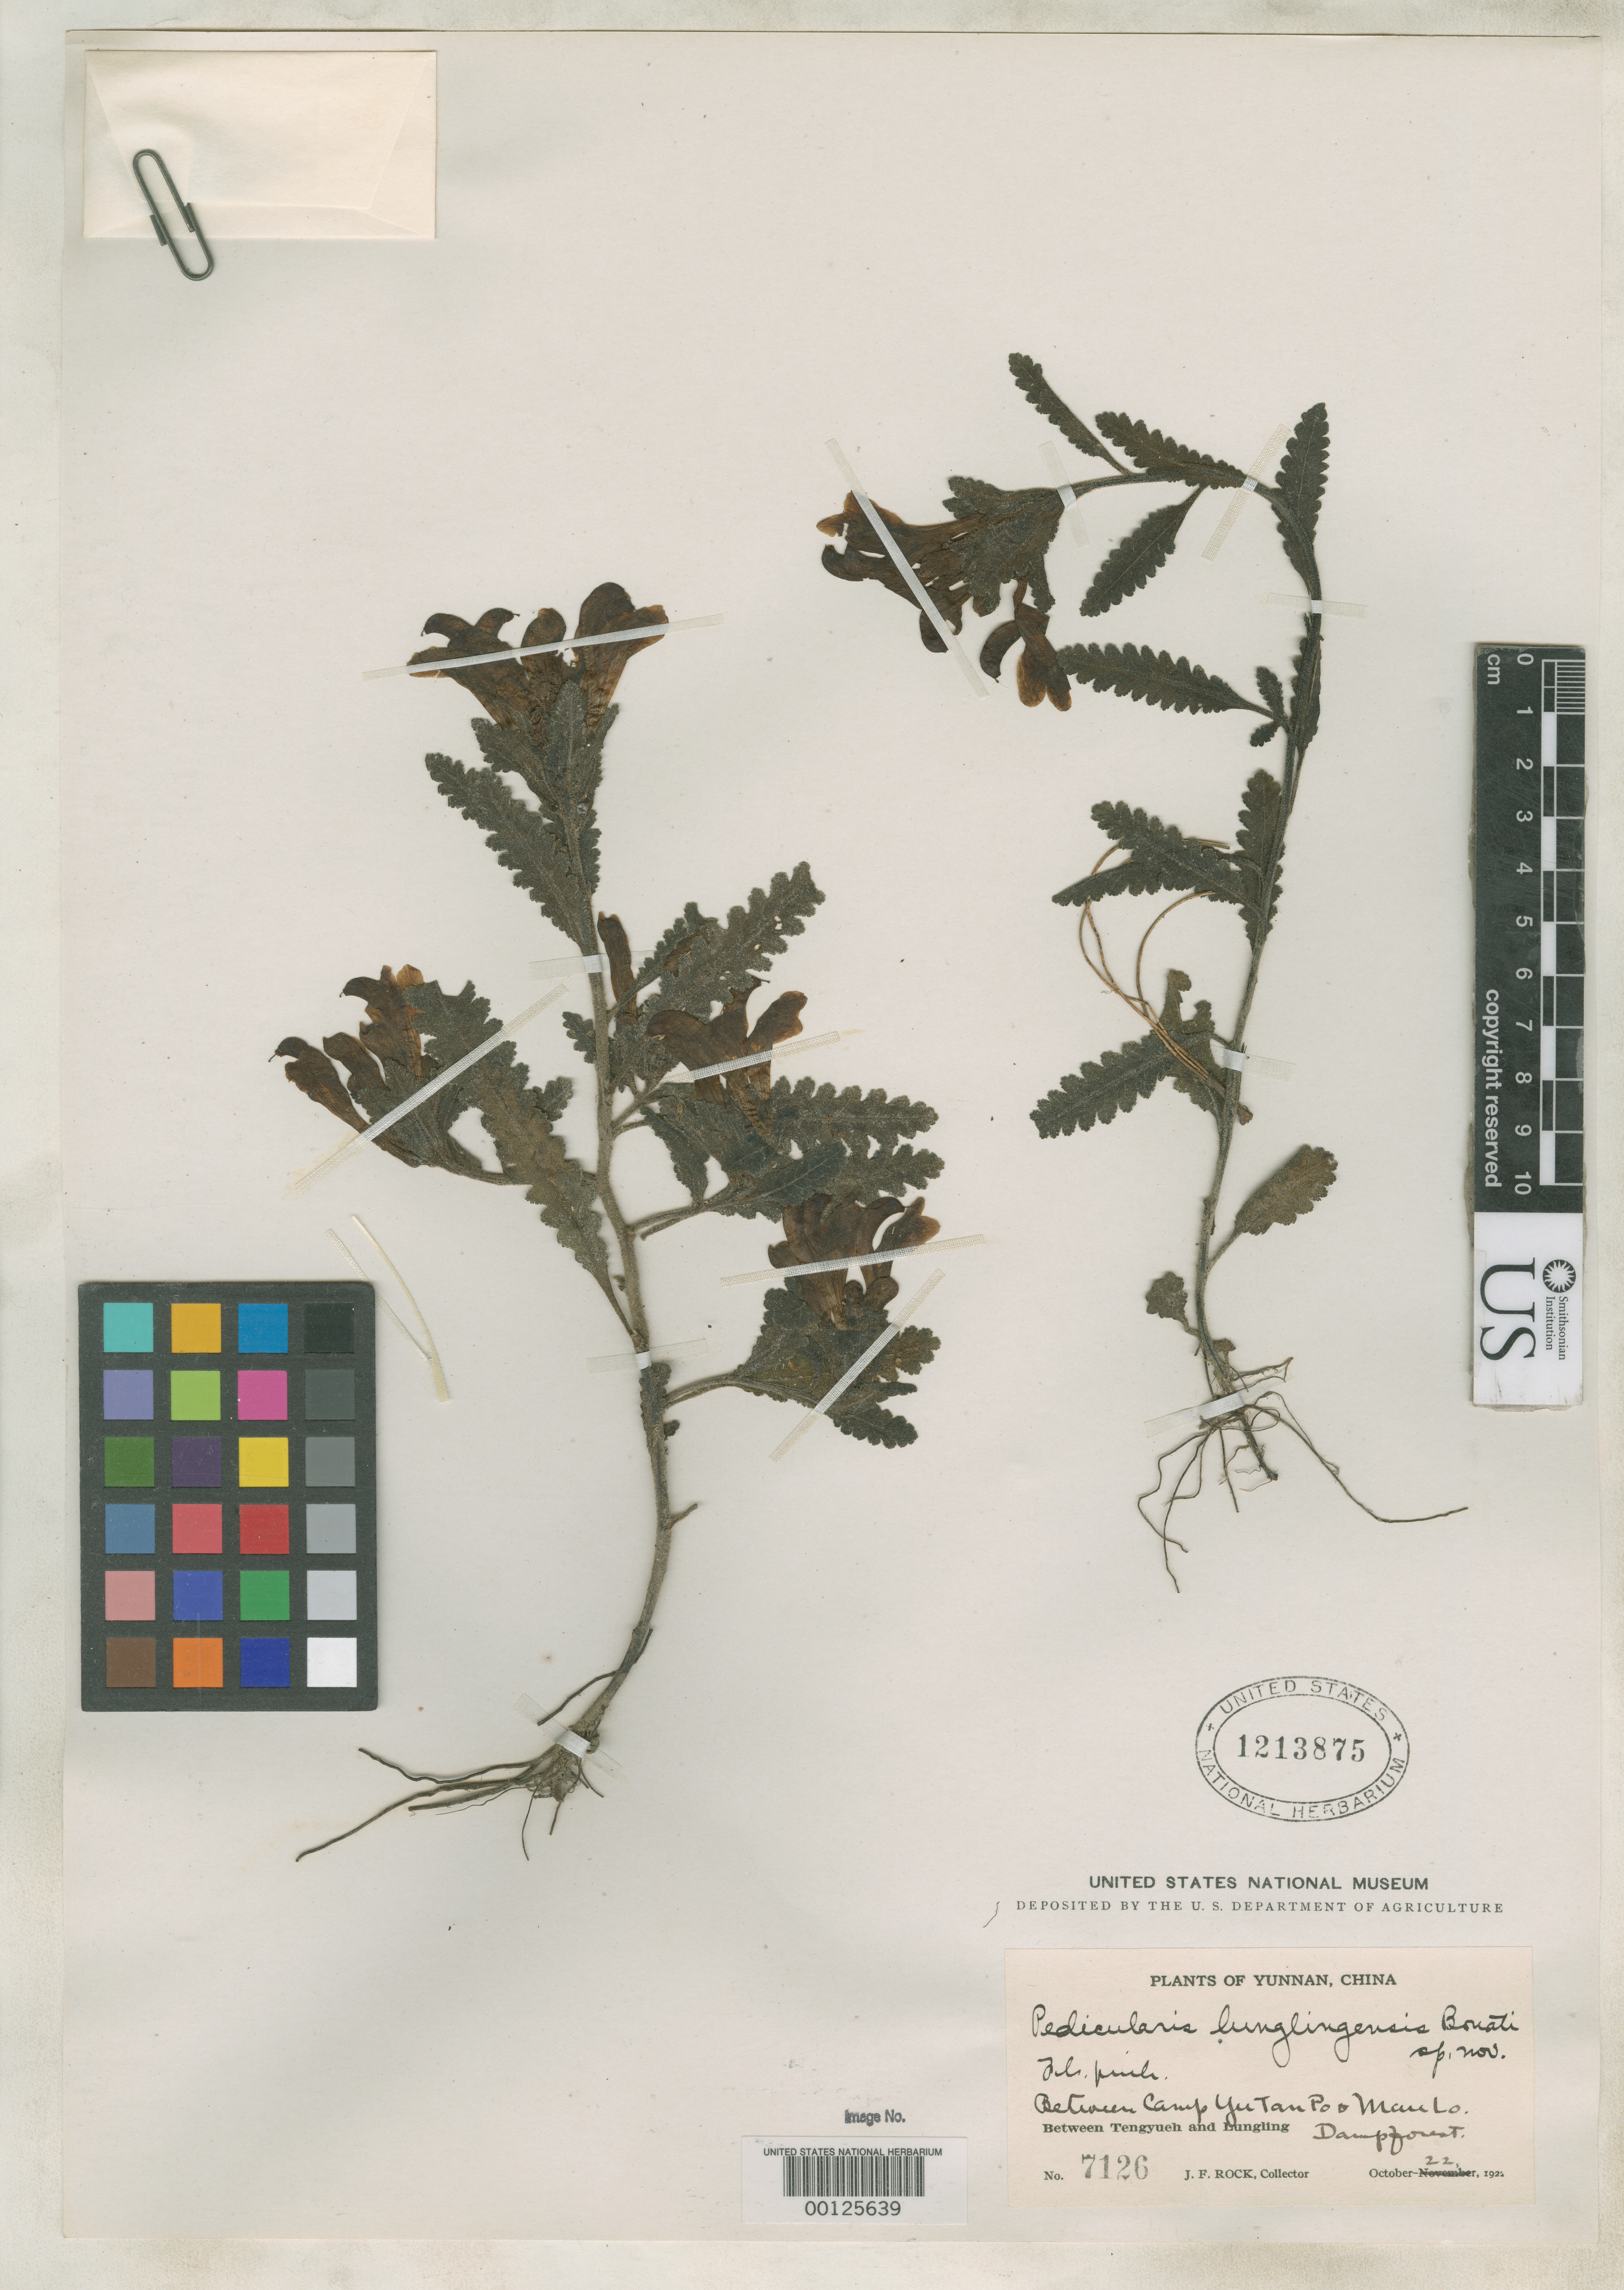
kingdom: Plantae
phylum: Tracheophyta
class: Magnoliopsida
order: Lamiales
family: Orobanchaceae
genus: Pedicularis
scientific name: Pedicularis lunglingensis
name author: Bonati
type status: Isotype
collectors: J. F. Rock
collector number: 7126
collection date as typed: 22 Oct 1922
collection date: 1922-10-22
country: China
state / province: Yunnan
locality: Camp Yo Tan Po.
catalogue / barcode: US 1213875